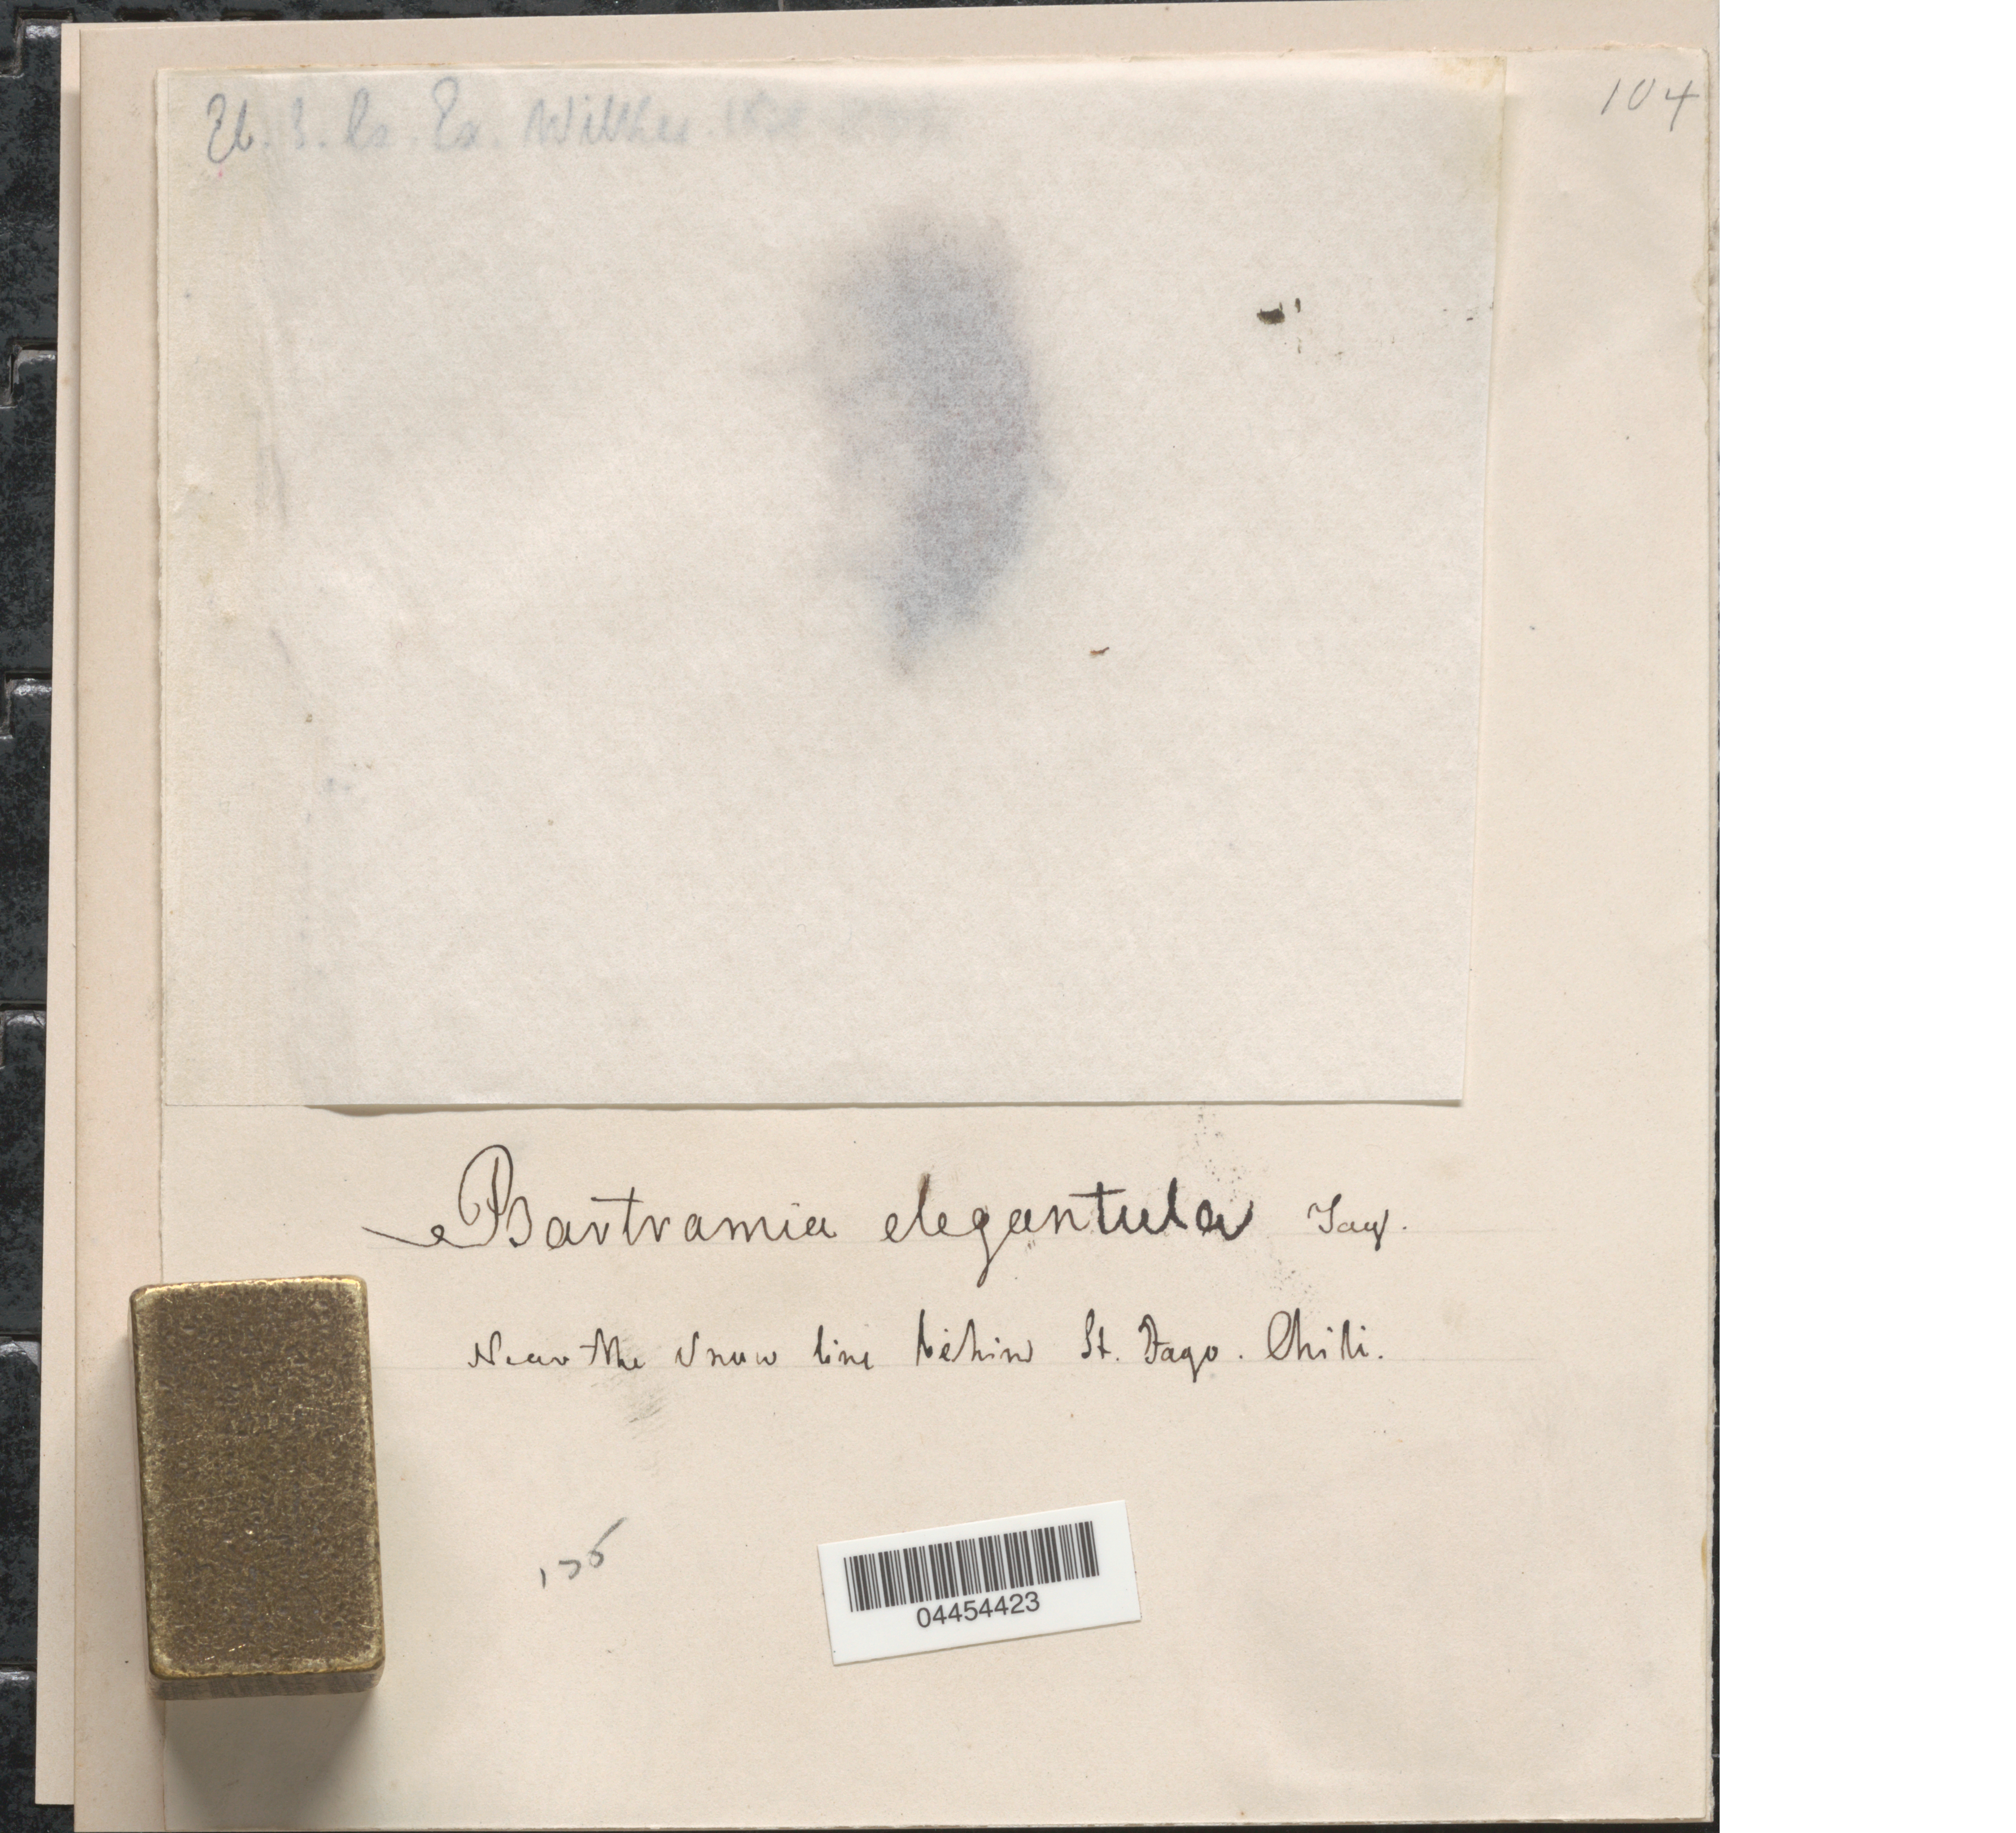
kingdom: Plantae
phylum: Bryophyta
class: Bryopsida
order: Bartramiales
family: Bartramiaceae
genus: Philonotis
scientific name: Philonotis elegantula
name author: (T. Taylor) A. Jaeger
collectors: Wilkes Explor. Exped.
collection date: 1838/1942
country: Chile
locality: Near the Snow line behind St. Dago.